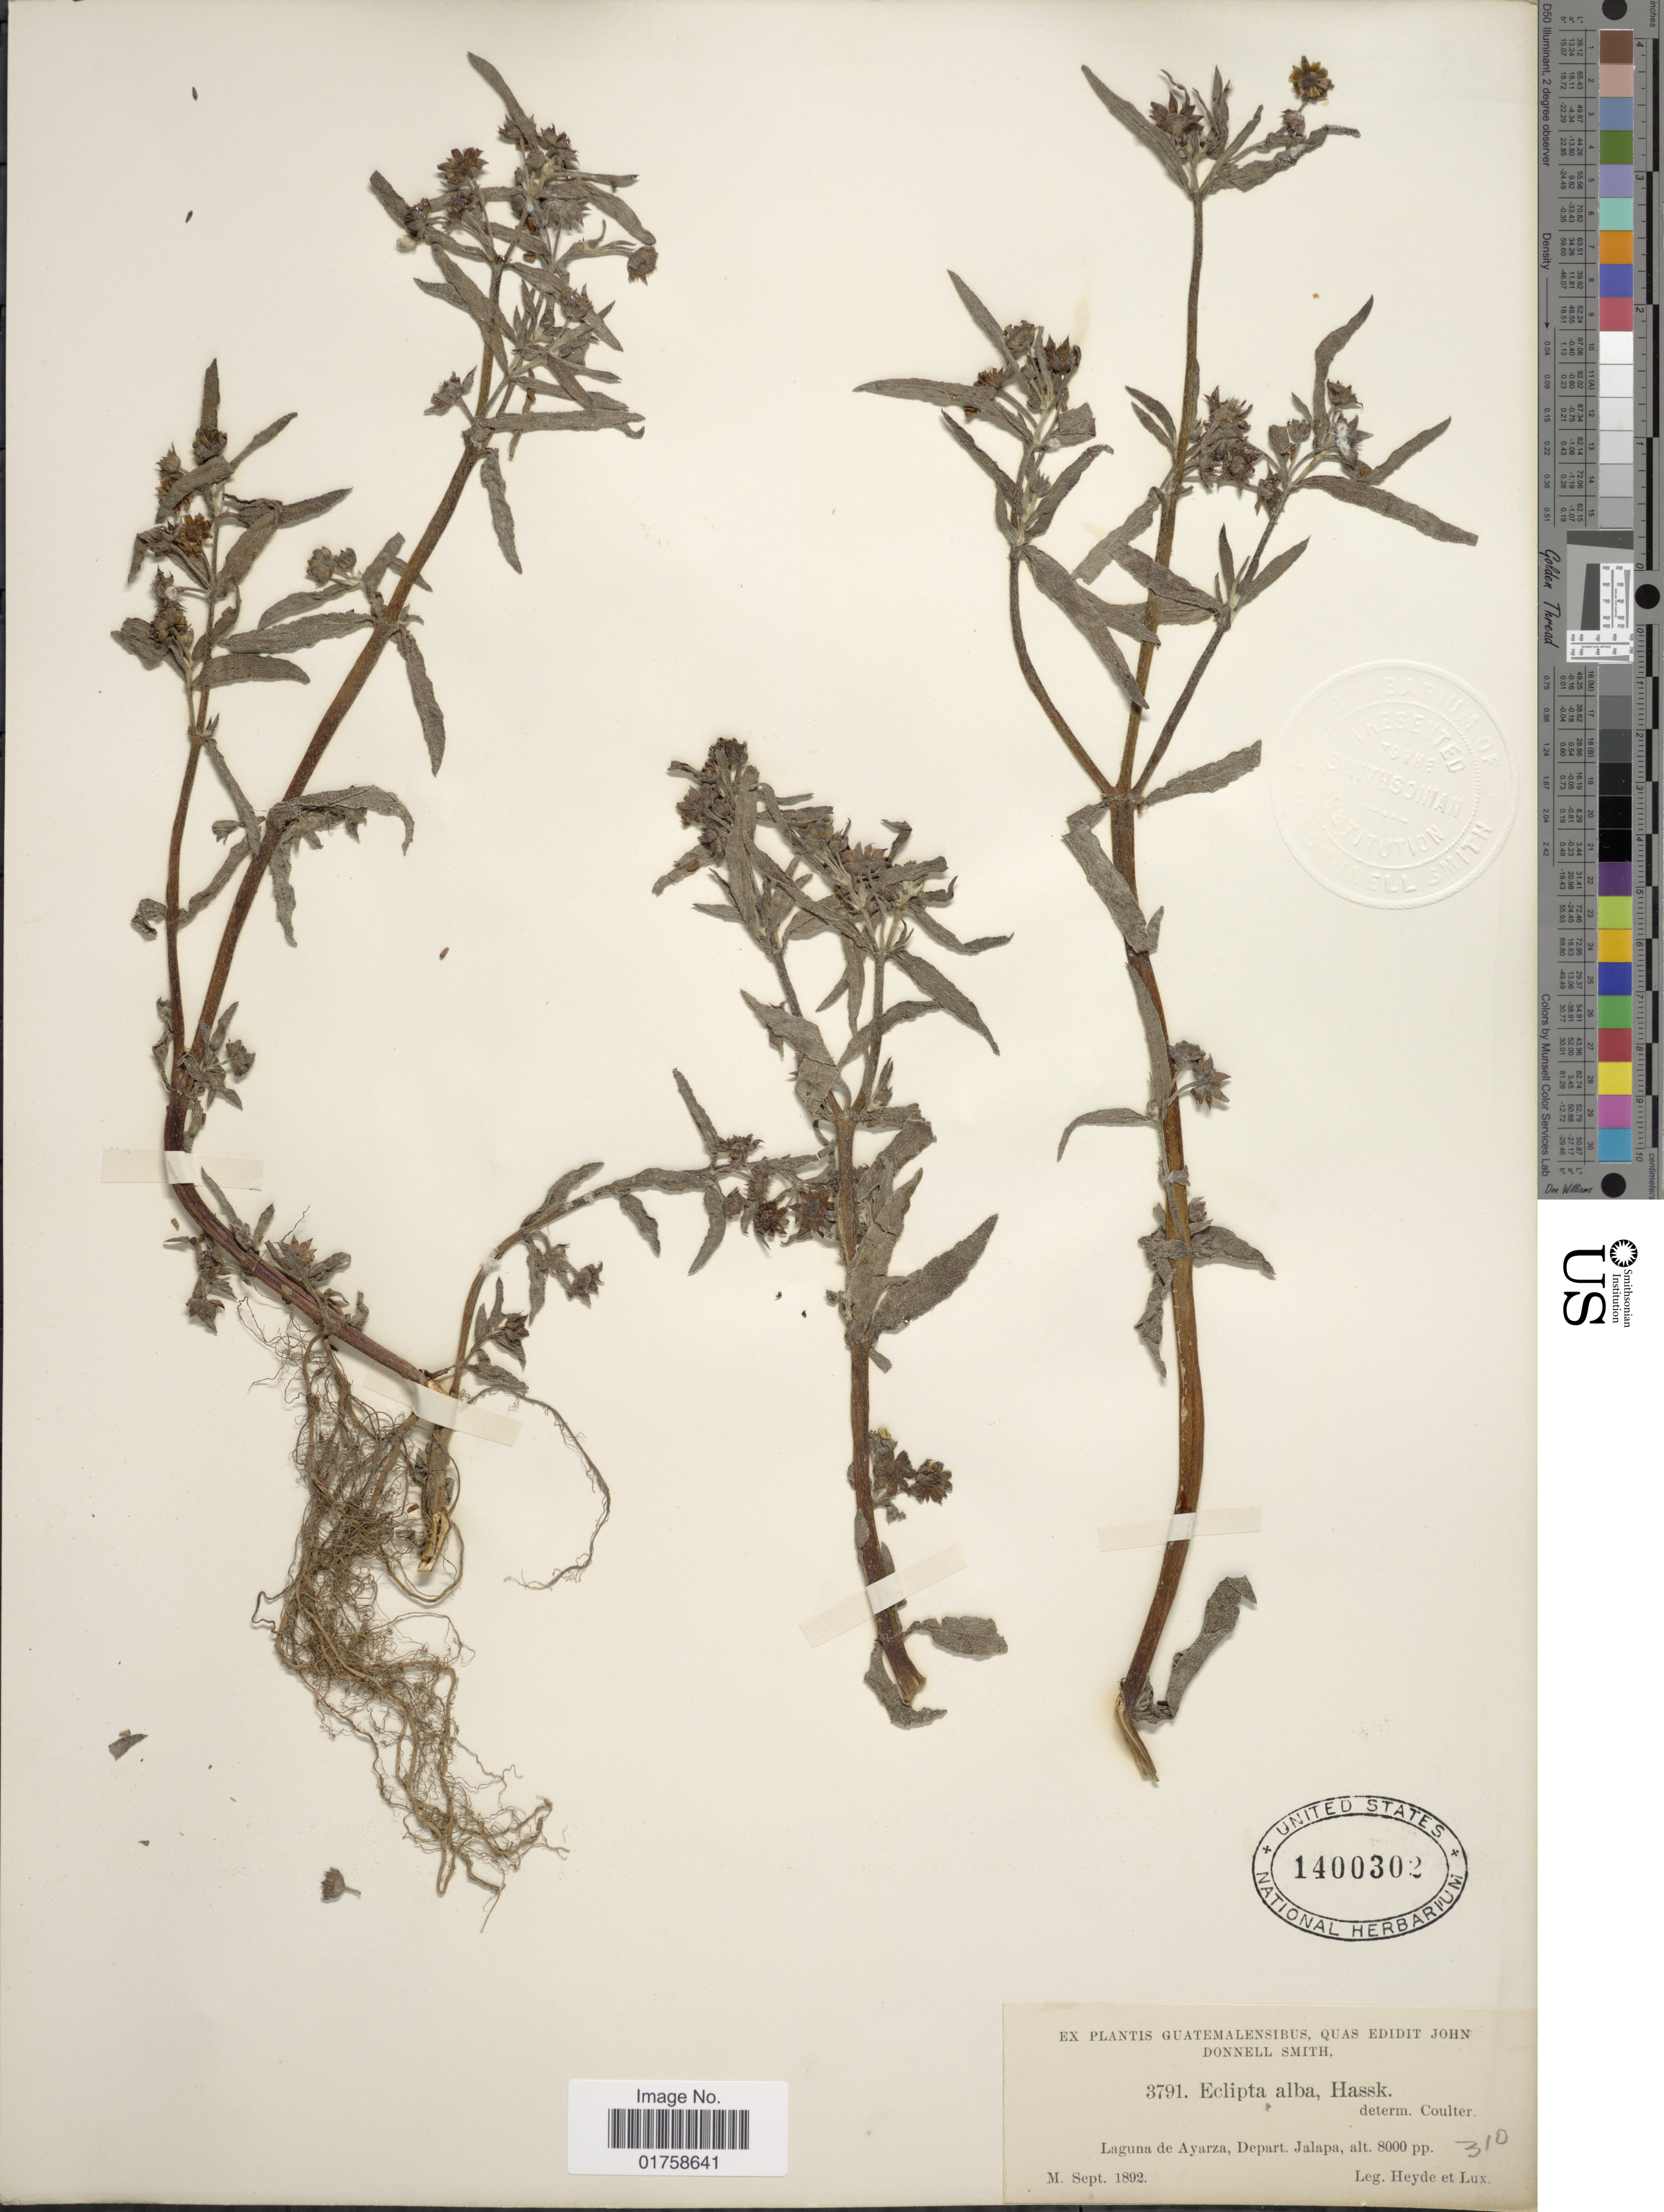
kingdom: Plantae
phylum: Tracheophyta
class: Magnoliopsida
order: Asterales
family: Asteraceae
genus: Eclipta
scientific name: Eclipta alba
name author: (L.) Hassk.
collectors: Heyde & Lux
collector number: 3791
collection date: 1892-09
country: Guatemala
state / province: Jalapa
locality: Laguna de Ayarza, Depart. Jalapa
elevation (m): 2438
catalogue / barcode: US 1400302